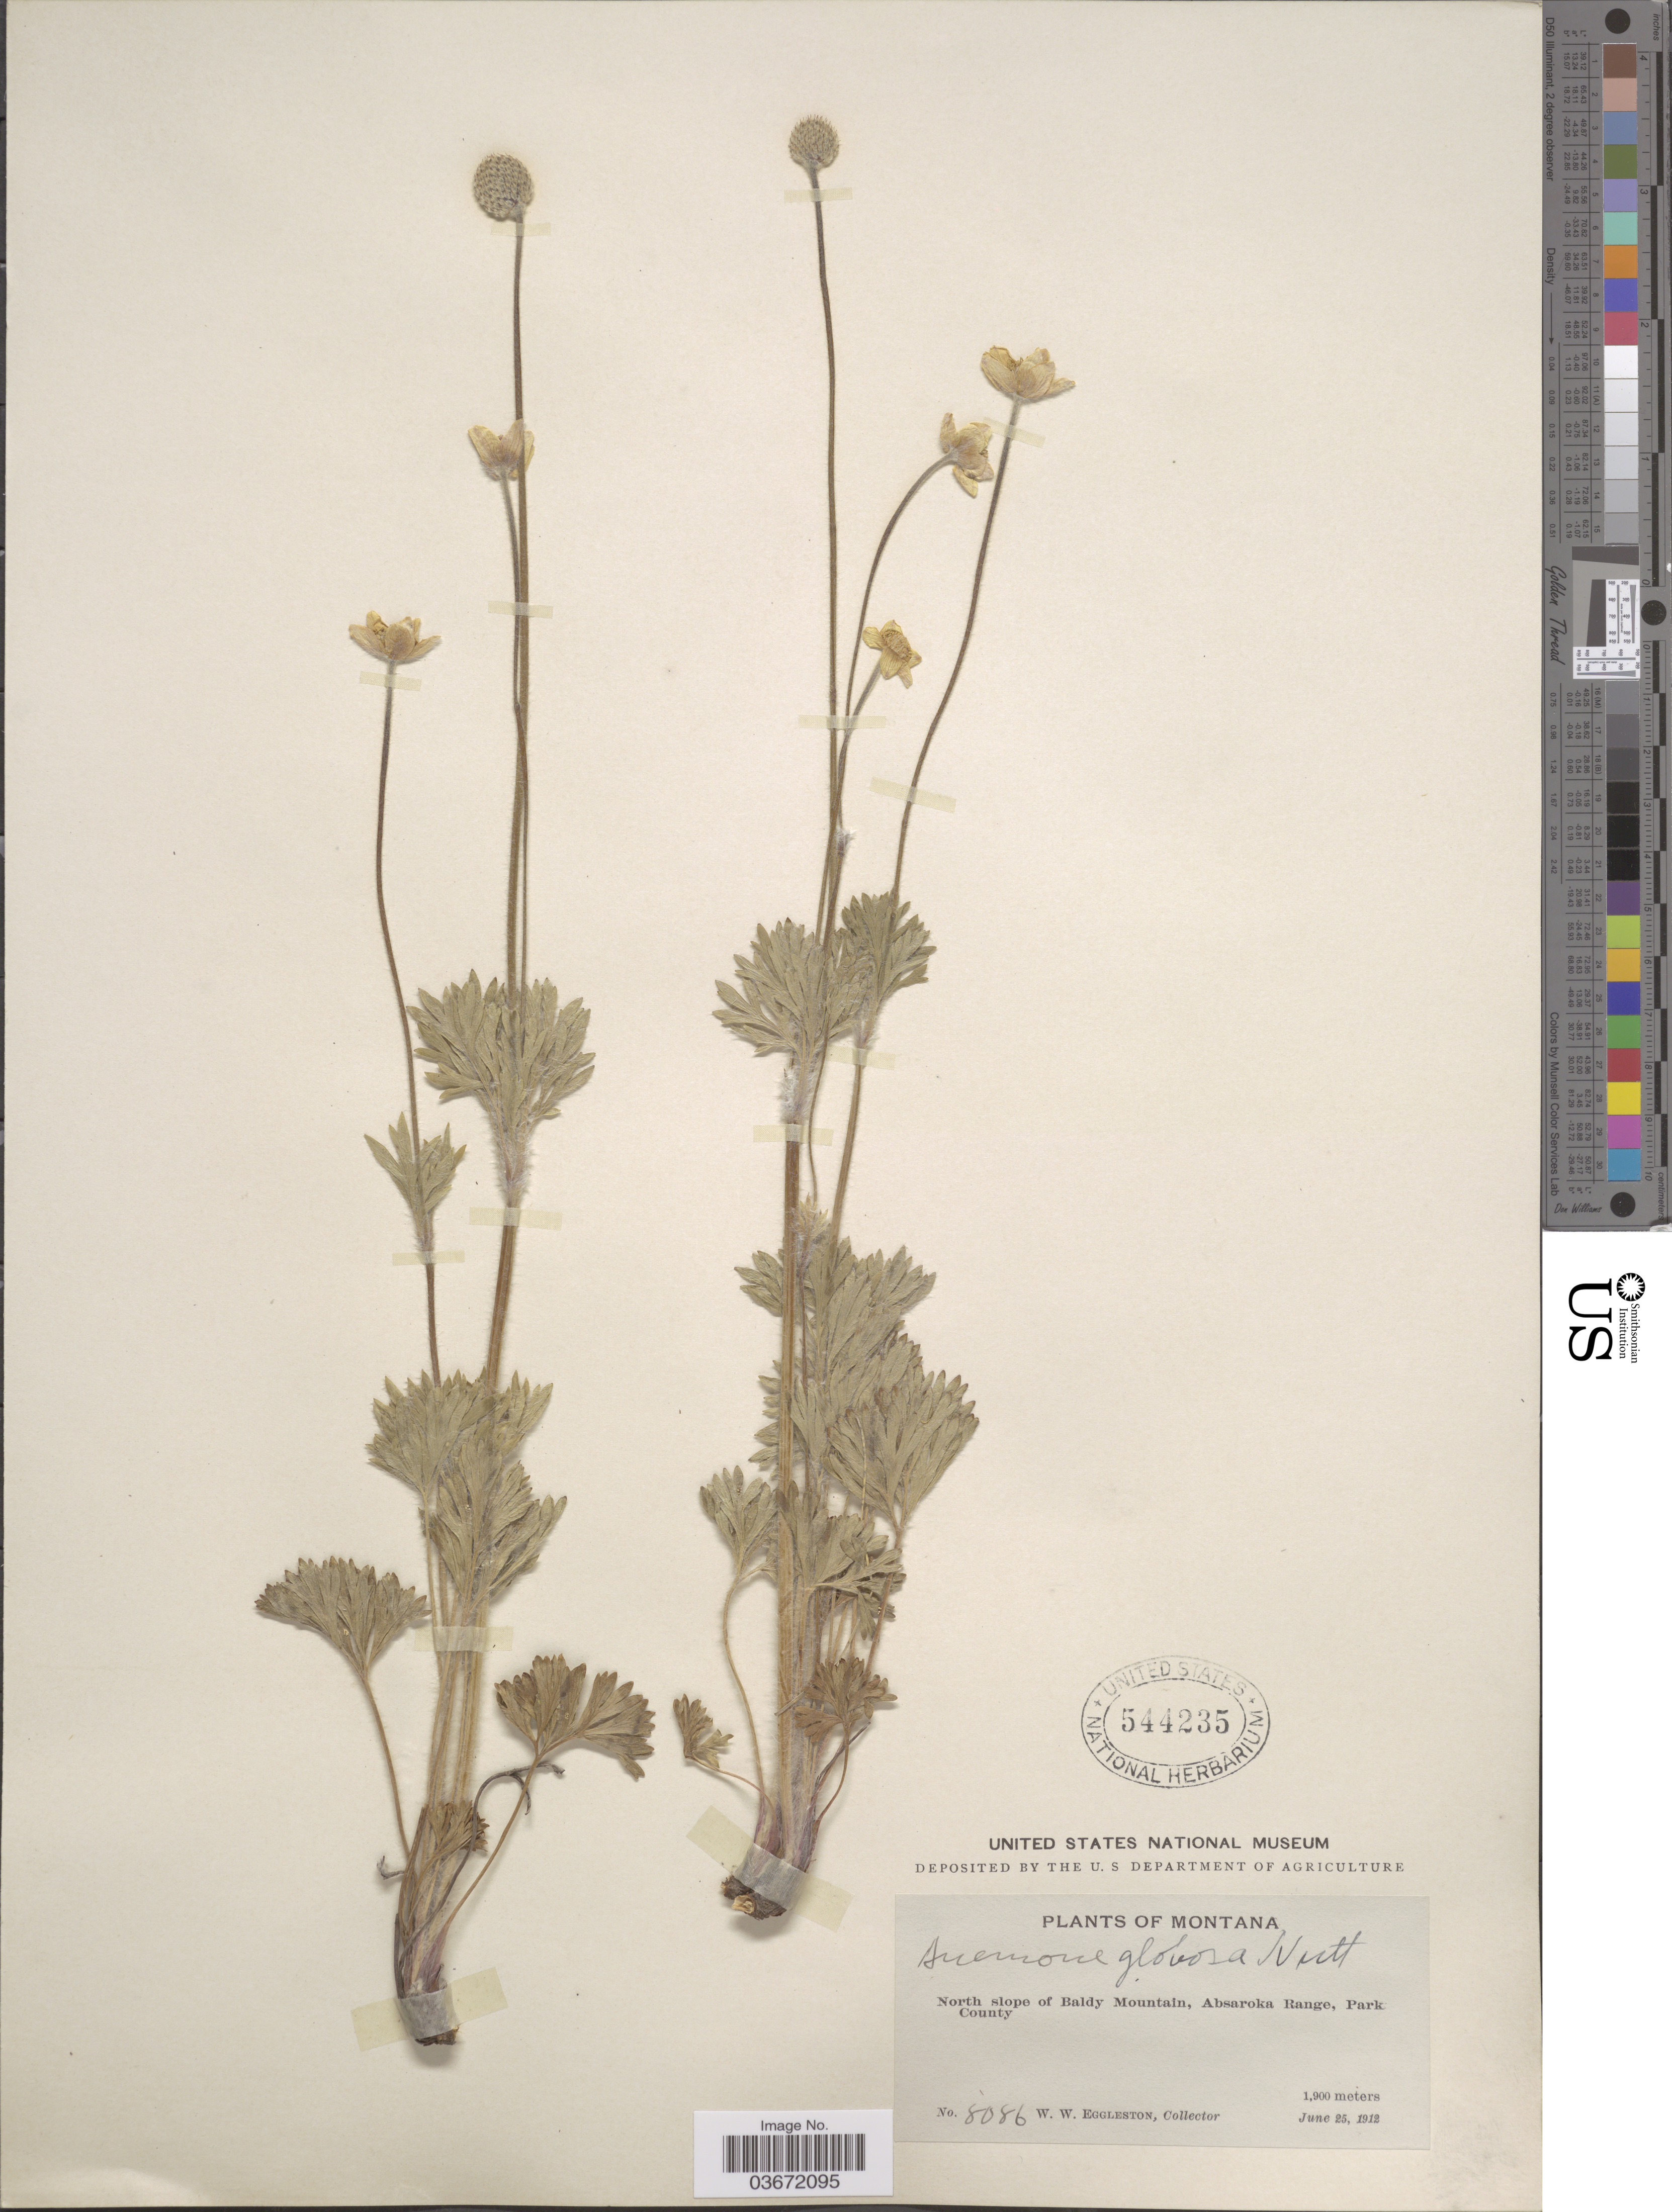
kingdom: Plantae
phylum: Tracheophyta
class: Magnoliopsida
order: Ranunculales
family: Ranunculaceae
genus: Anemone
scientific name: Anemone globosa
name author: (Torr. & A. Gray) Nutt. ex A. Heller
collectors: W. W. Eggleston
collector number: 8086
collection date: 1912-06-25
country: United States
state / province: Montana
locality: North slope of Baldy Mountain, Absaroka Range, Park County.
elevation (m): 1900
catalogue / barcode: US 544235